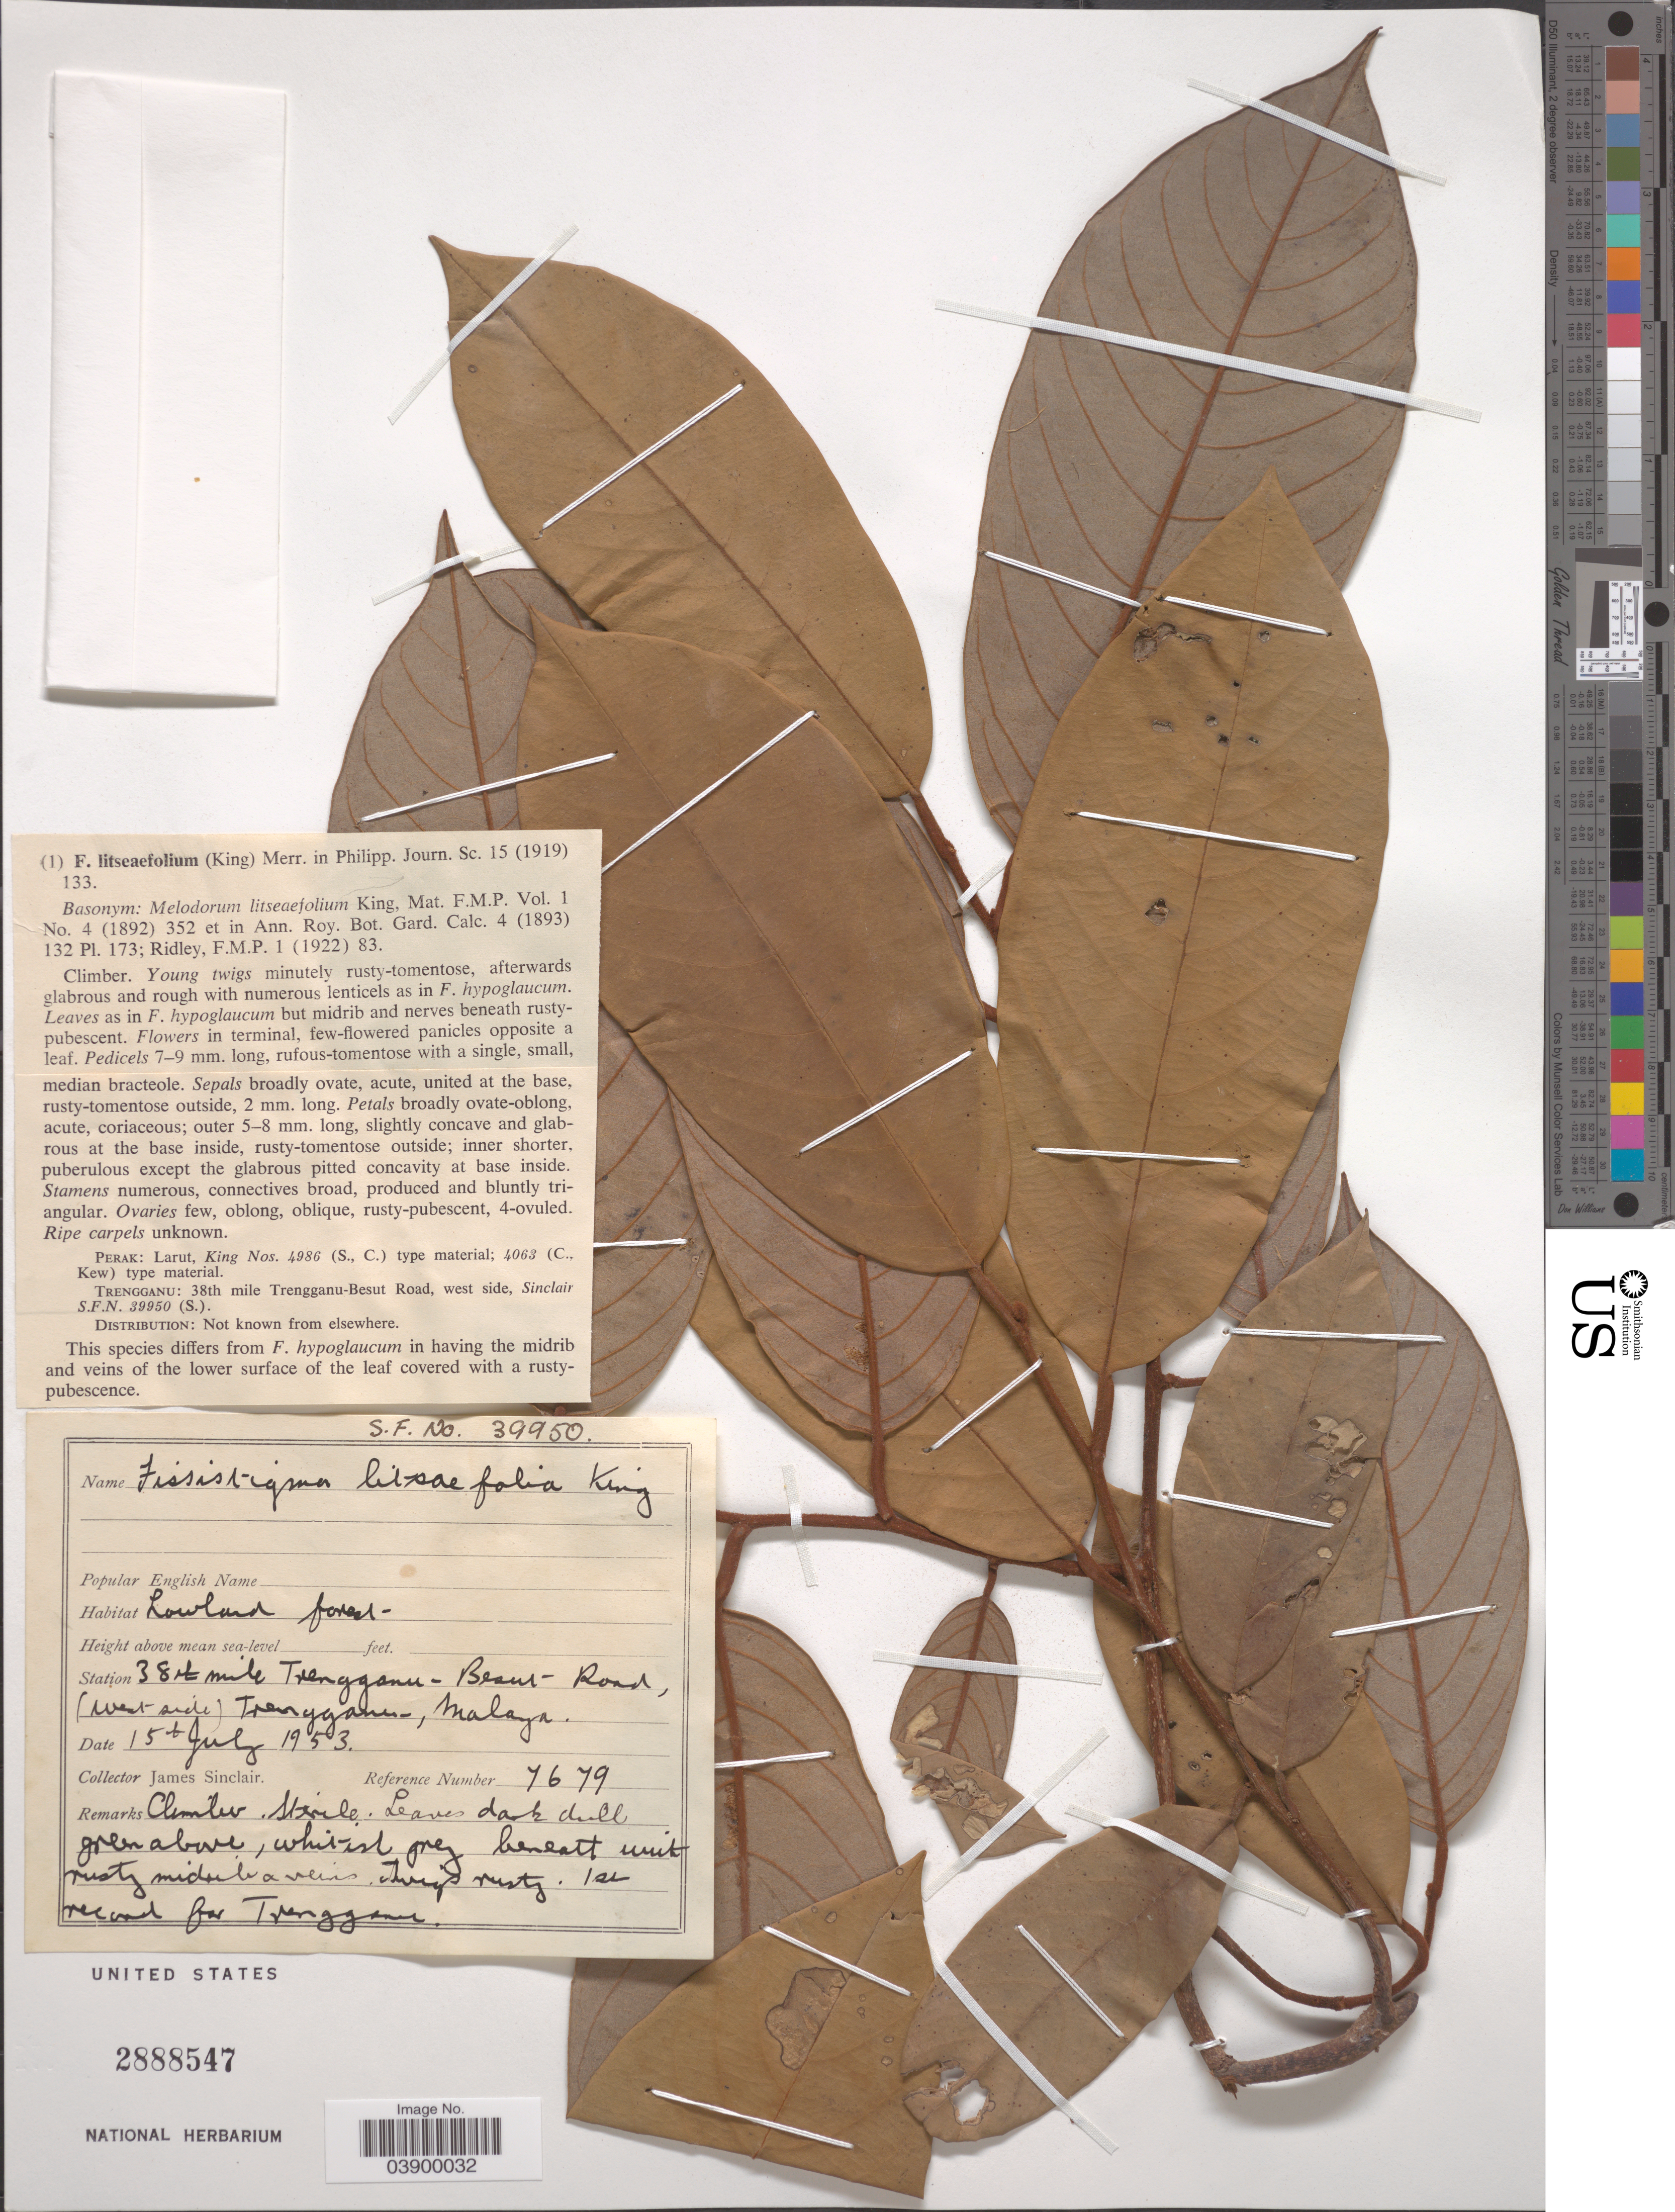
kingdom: Plantae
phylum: Tracheophyta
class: Magnoliopsida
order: Magnoliales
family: Annonaceae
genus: Fissistigma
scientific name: Fissistigma litseaefolium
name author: Merr.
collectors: J. Sinclair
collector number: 7679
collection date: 1953-07-15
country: Malaysia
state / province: Terengganu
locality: Station 38th mile Trengganu - Besut Road, (West side) Trengganu, Malaya.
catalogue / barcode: US 2888547